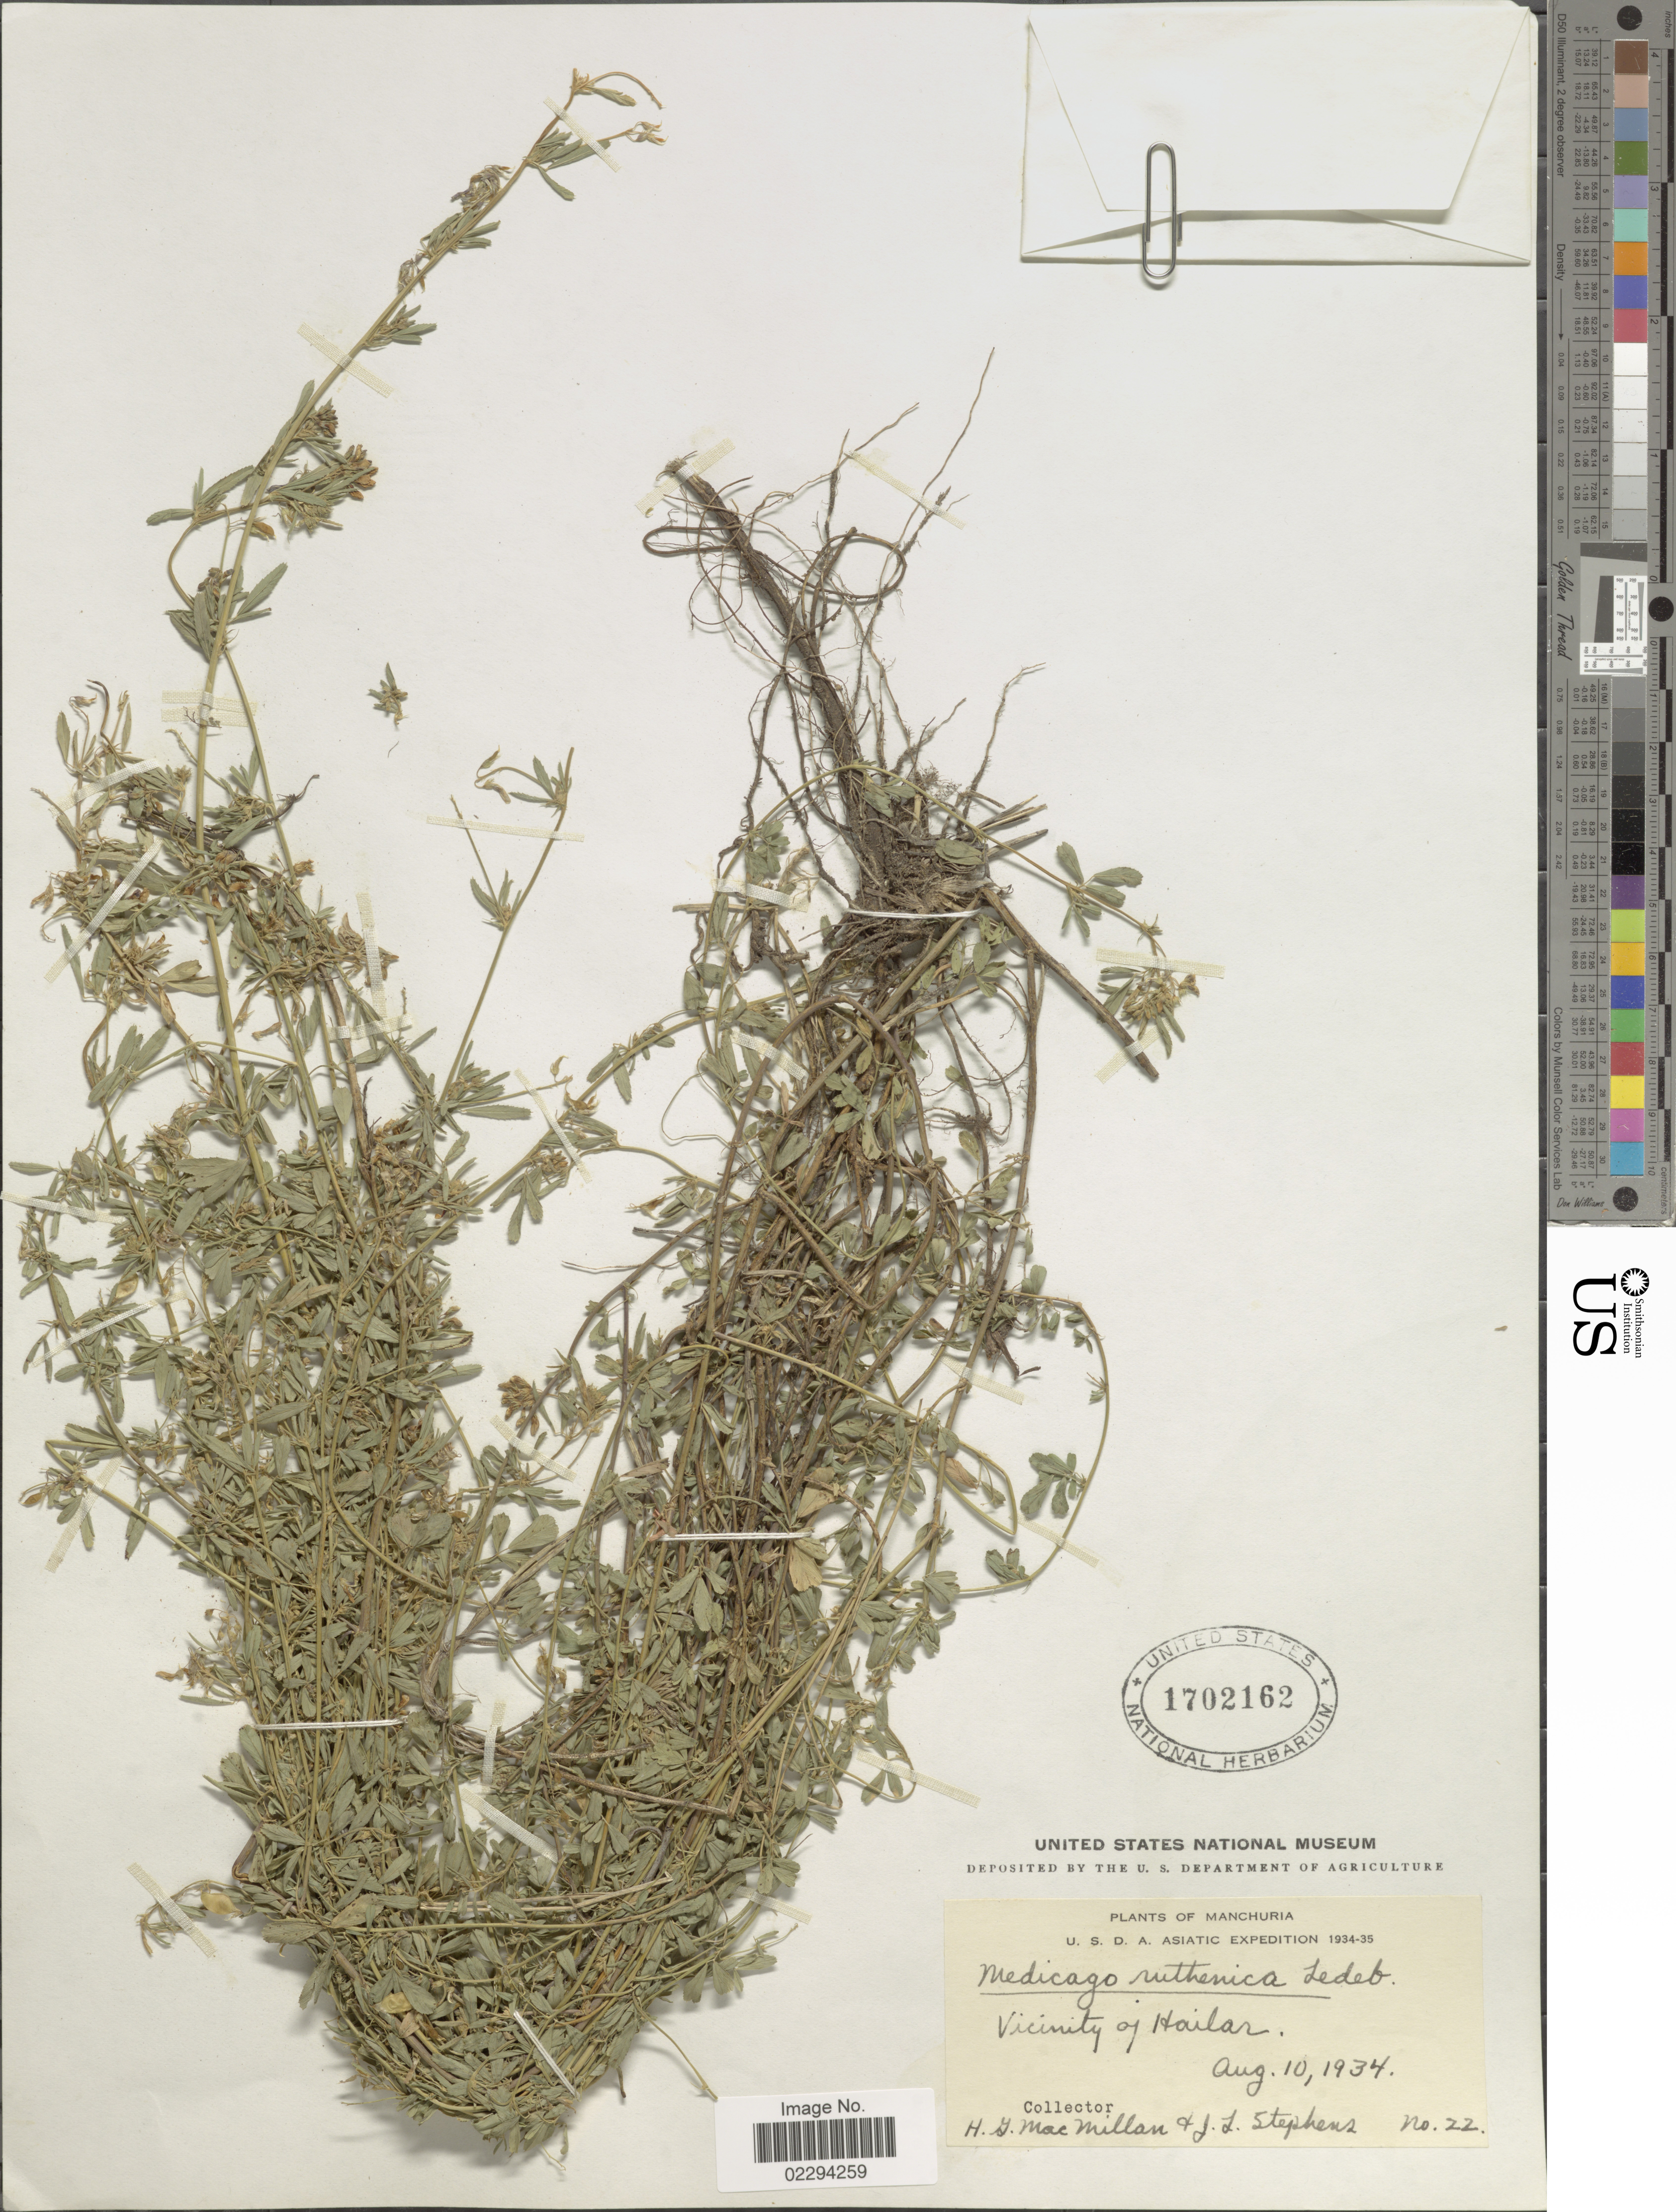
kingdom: Plantae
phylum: Tracheophyta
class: Magnoliopsida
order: Fabales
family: Fabaceae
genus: Medicago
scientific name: Medicago ruthenica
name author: (L.) Trautv.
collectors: H. MacMillan & J. Stephens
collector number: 22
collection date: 1934-08-10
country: China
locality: Manchuria, Vicinity of Hailar.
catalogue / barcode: US 1702162